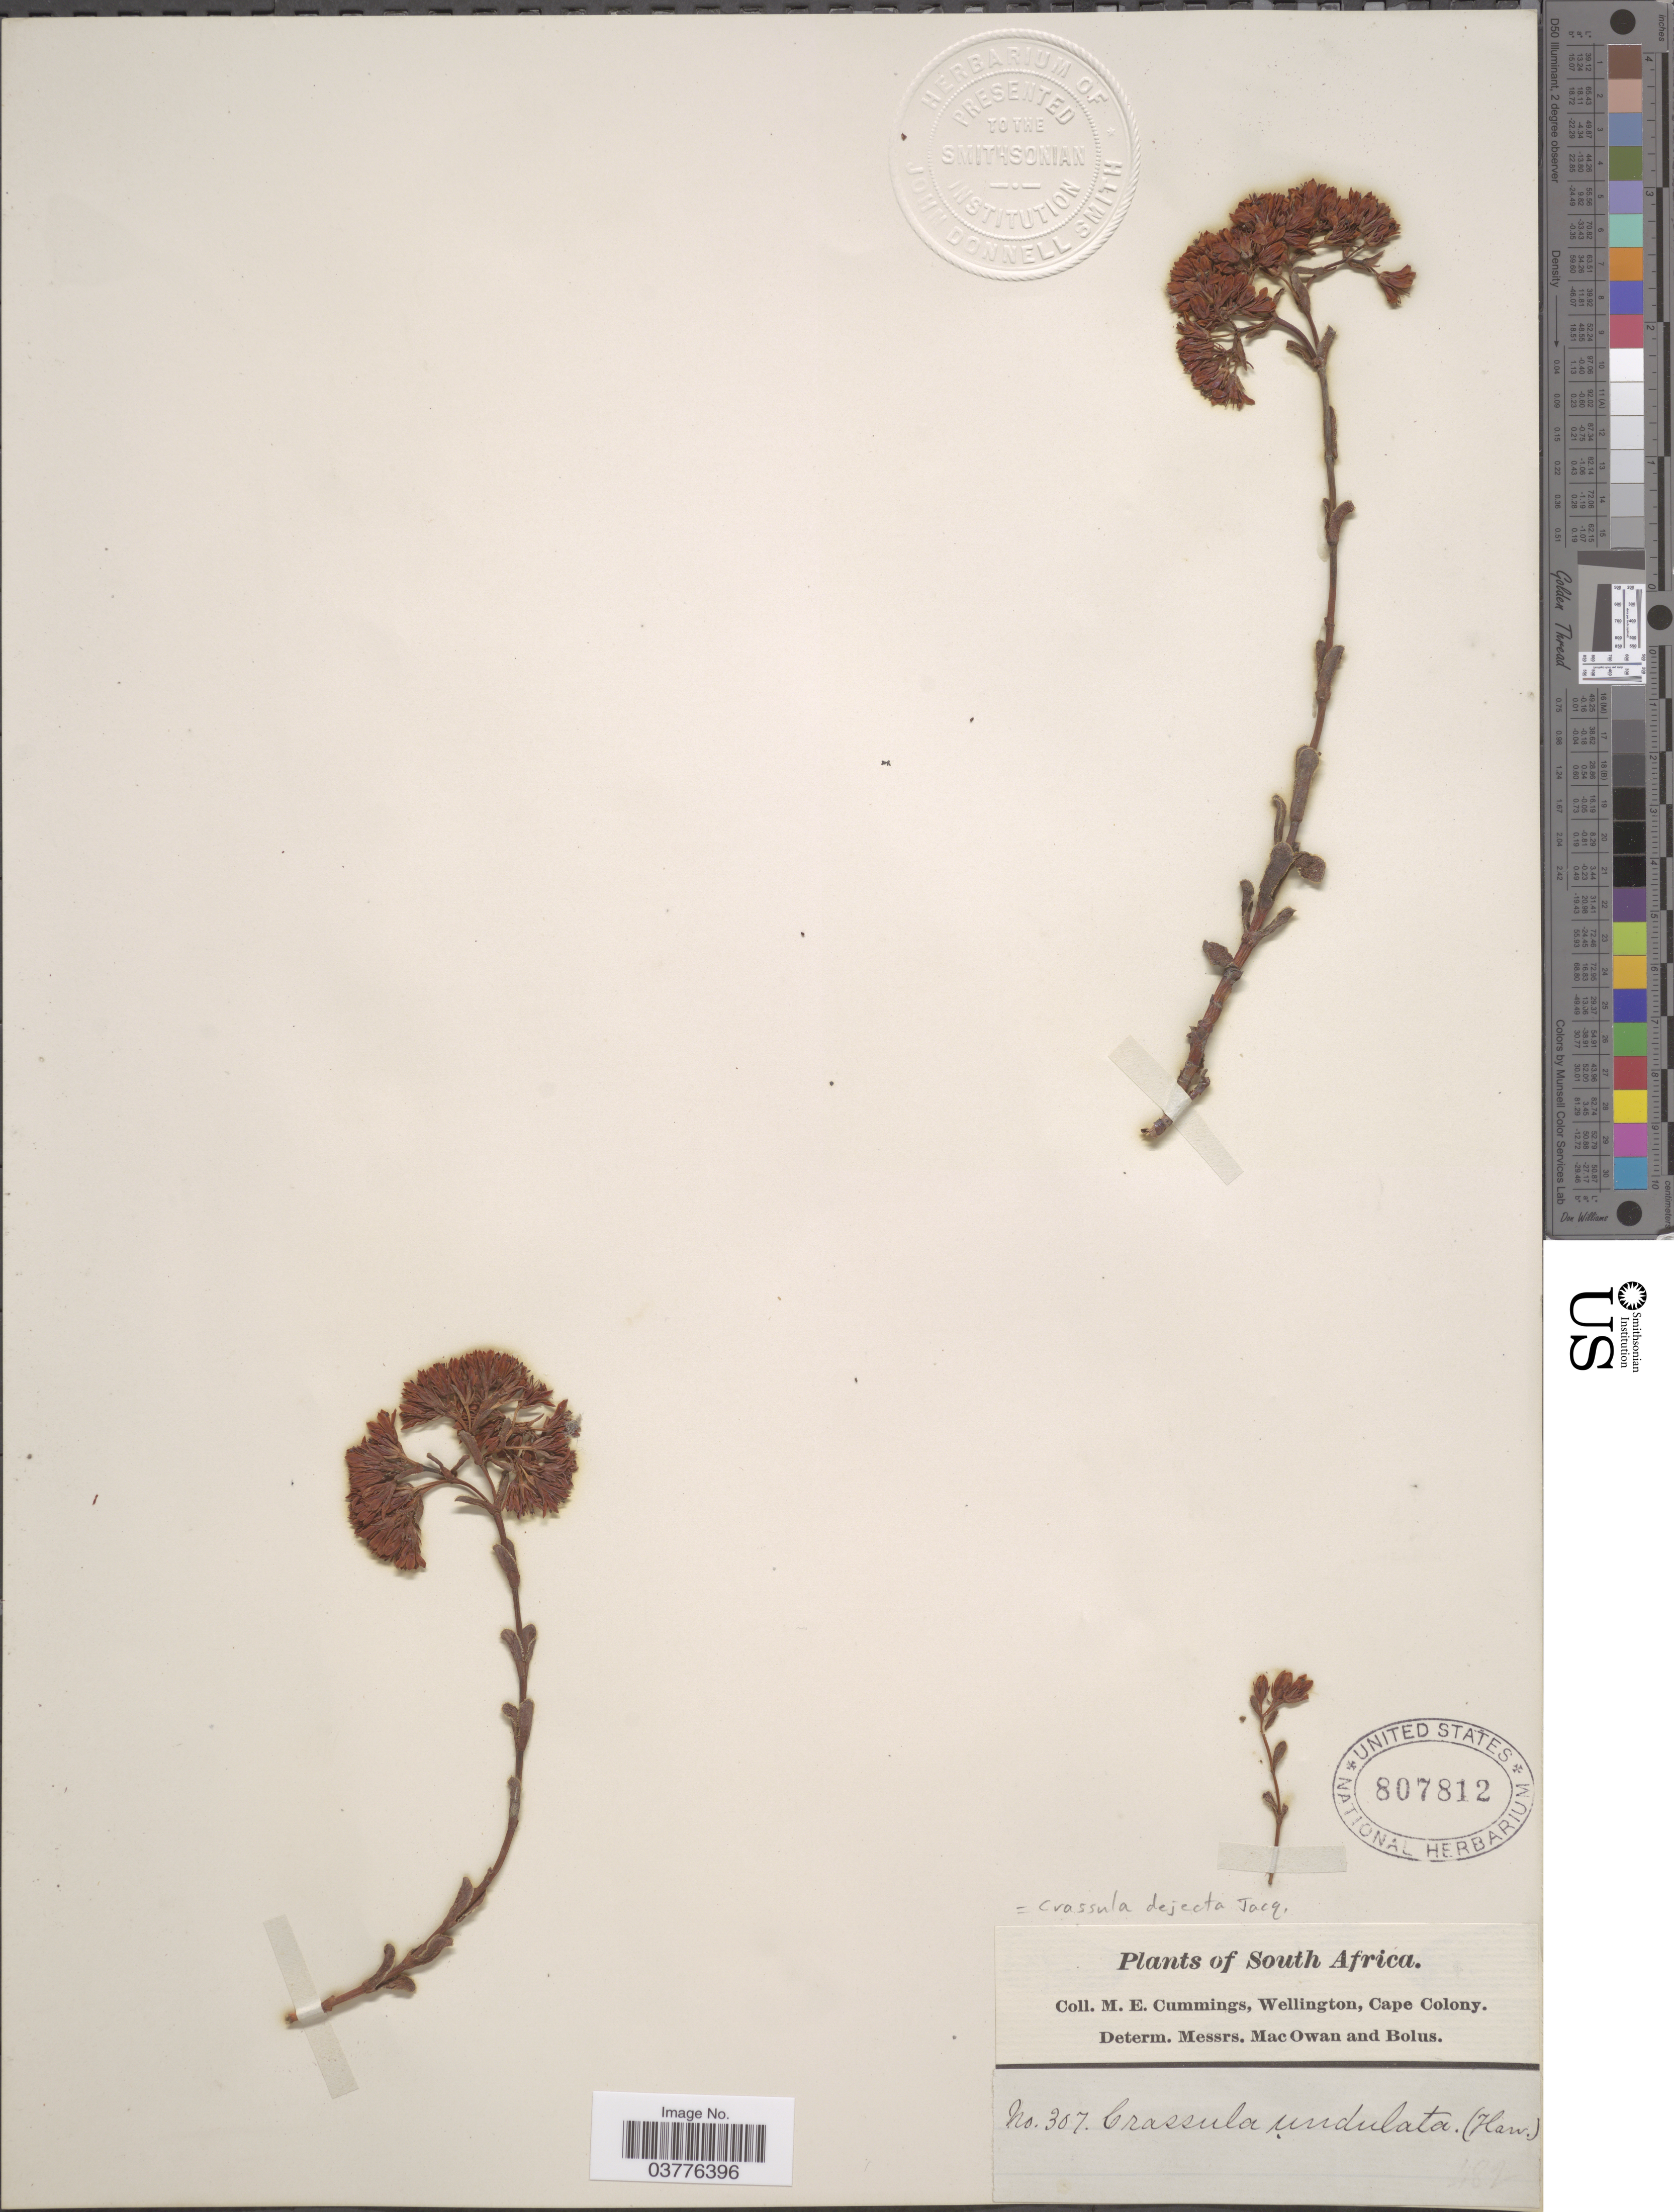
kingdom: Plantae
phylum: Tracheophyta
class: Magnoliopsida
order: Saxifragales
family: Crassulaceae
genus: Crassula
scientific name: Crassula dejecta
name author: Jacq.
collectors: M. E. Cummings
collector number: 307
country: South Africa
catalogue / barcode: US 807812